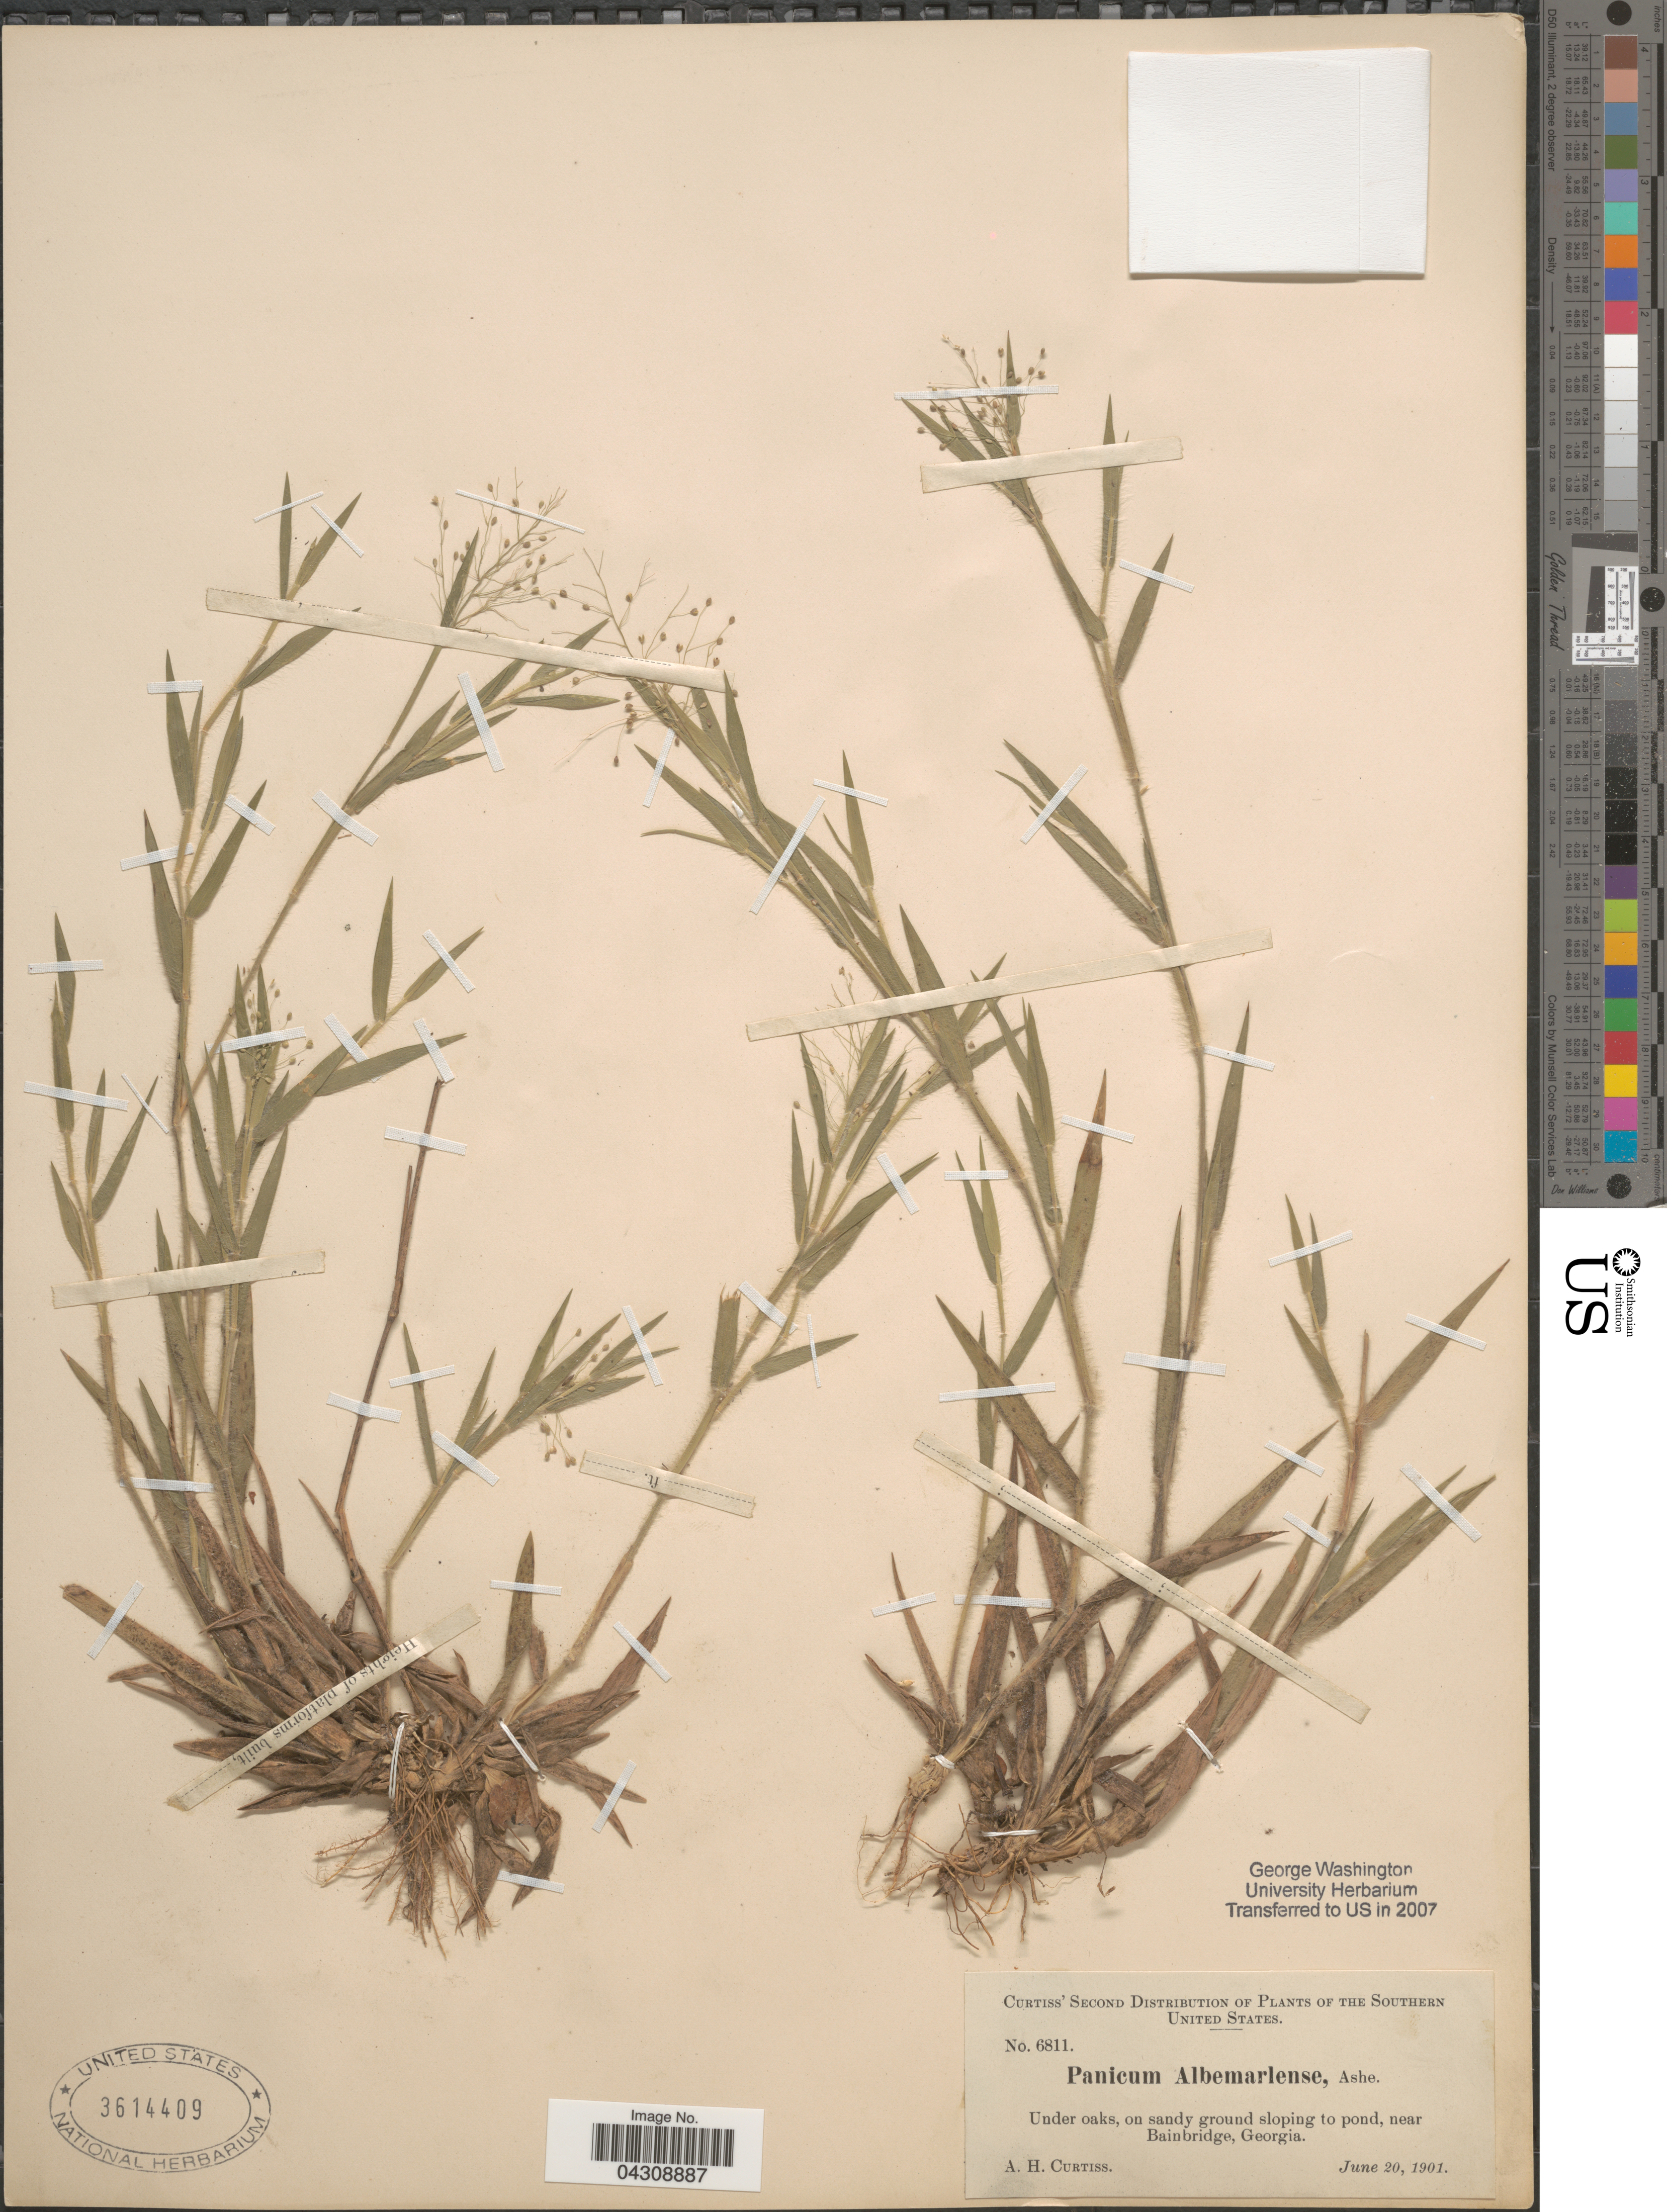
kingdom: Plantae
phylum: Tracheophyta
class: Liliopsida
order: Poales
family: Poaceae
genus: Dichanthelium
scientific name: Dichanthelium acuminatum var. acuminatum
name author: (Sw.) Gould & C.A. Clark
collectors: A. H. Curtiss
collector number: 6811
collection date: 1901-06-20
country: United States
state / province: Georgia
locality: Southern United States. Under oaks, on sandy ground sloping to pond, near Bainbridge.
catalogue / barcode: US 3614409